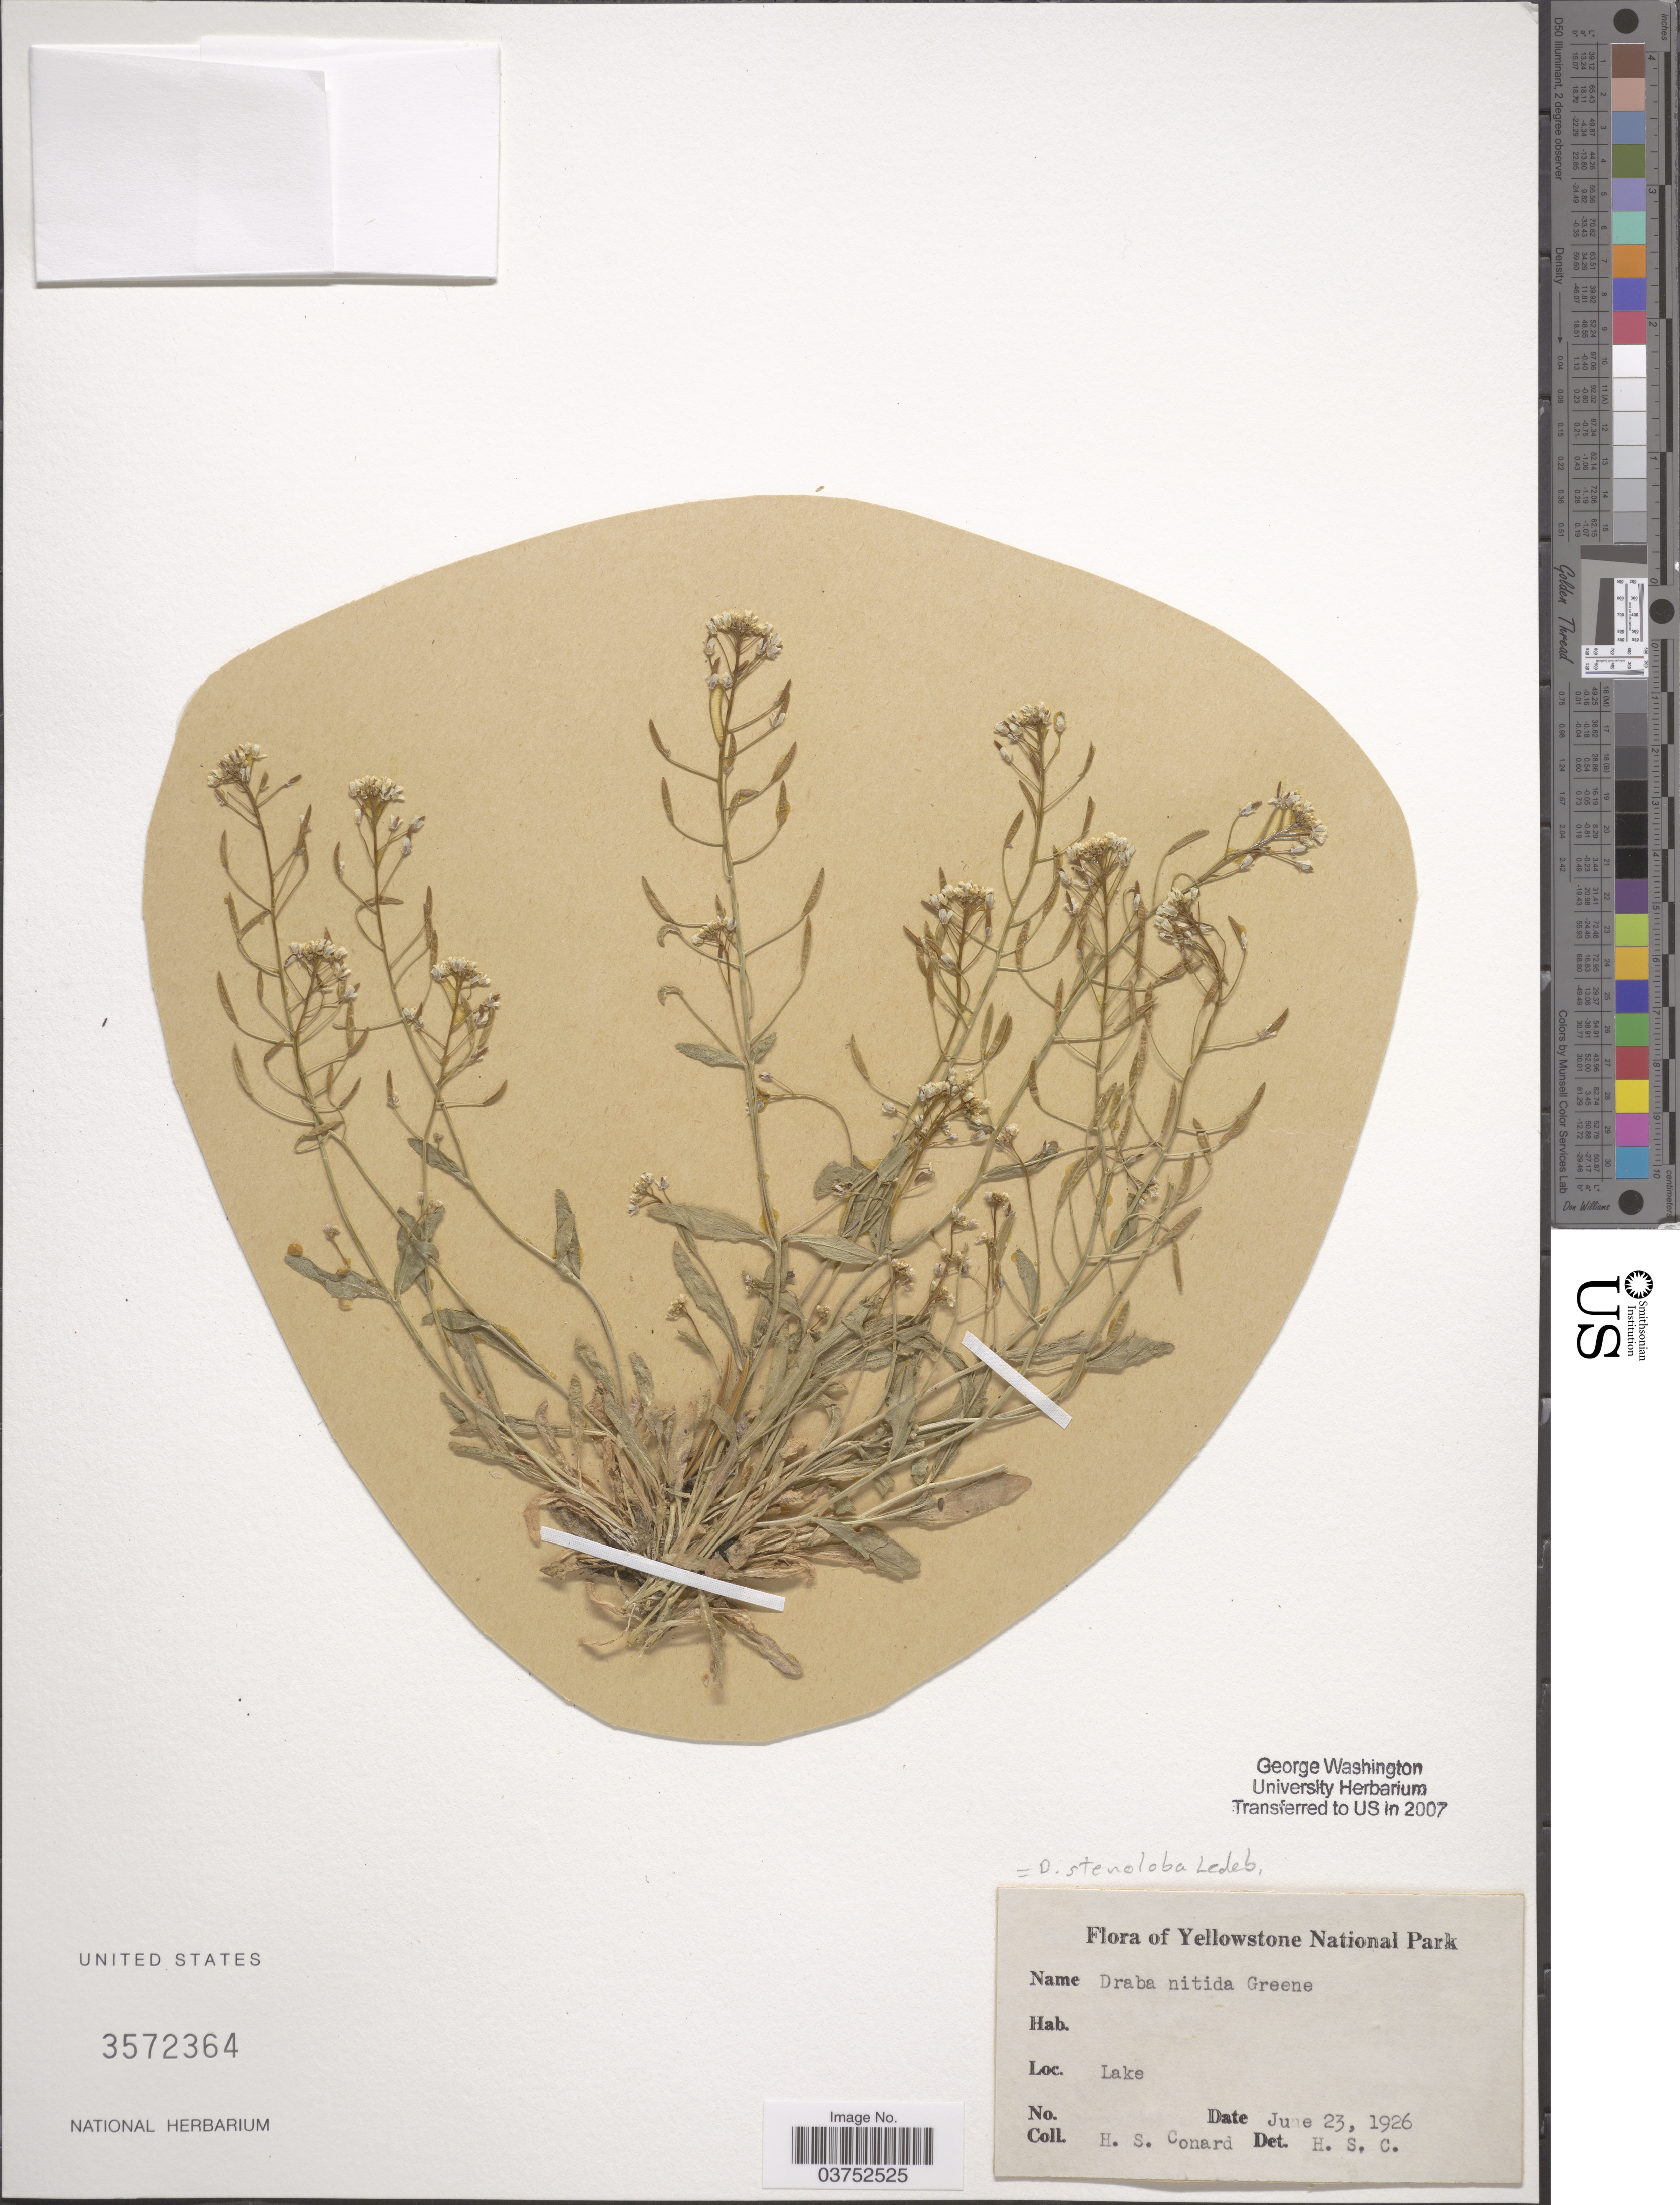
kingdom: Plantae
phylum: Tracheophyta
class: Magnoliopsida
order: Brassicales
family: Brassicaceae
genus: Draba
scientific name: Draba stenoloba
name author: Ledeb.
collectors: H. S. Conard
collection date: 1926-06-23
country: United States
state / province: Wyoming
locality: Yellowstone National Park. Lake.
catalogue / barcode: US 3572364